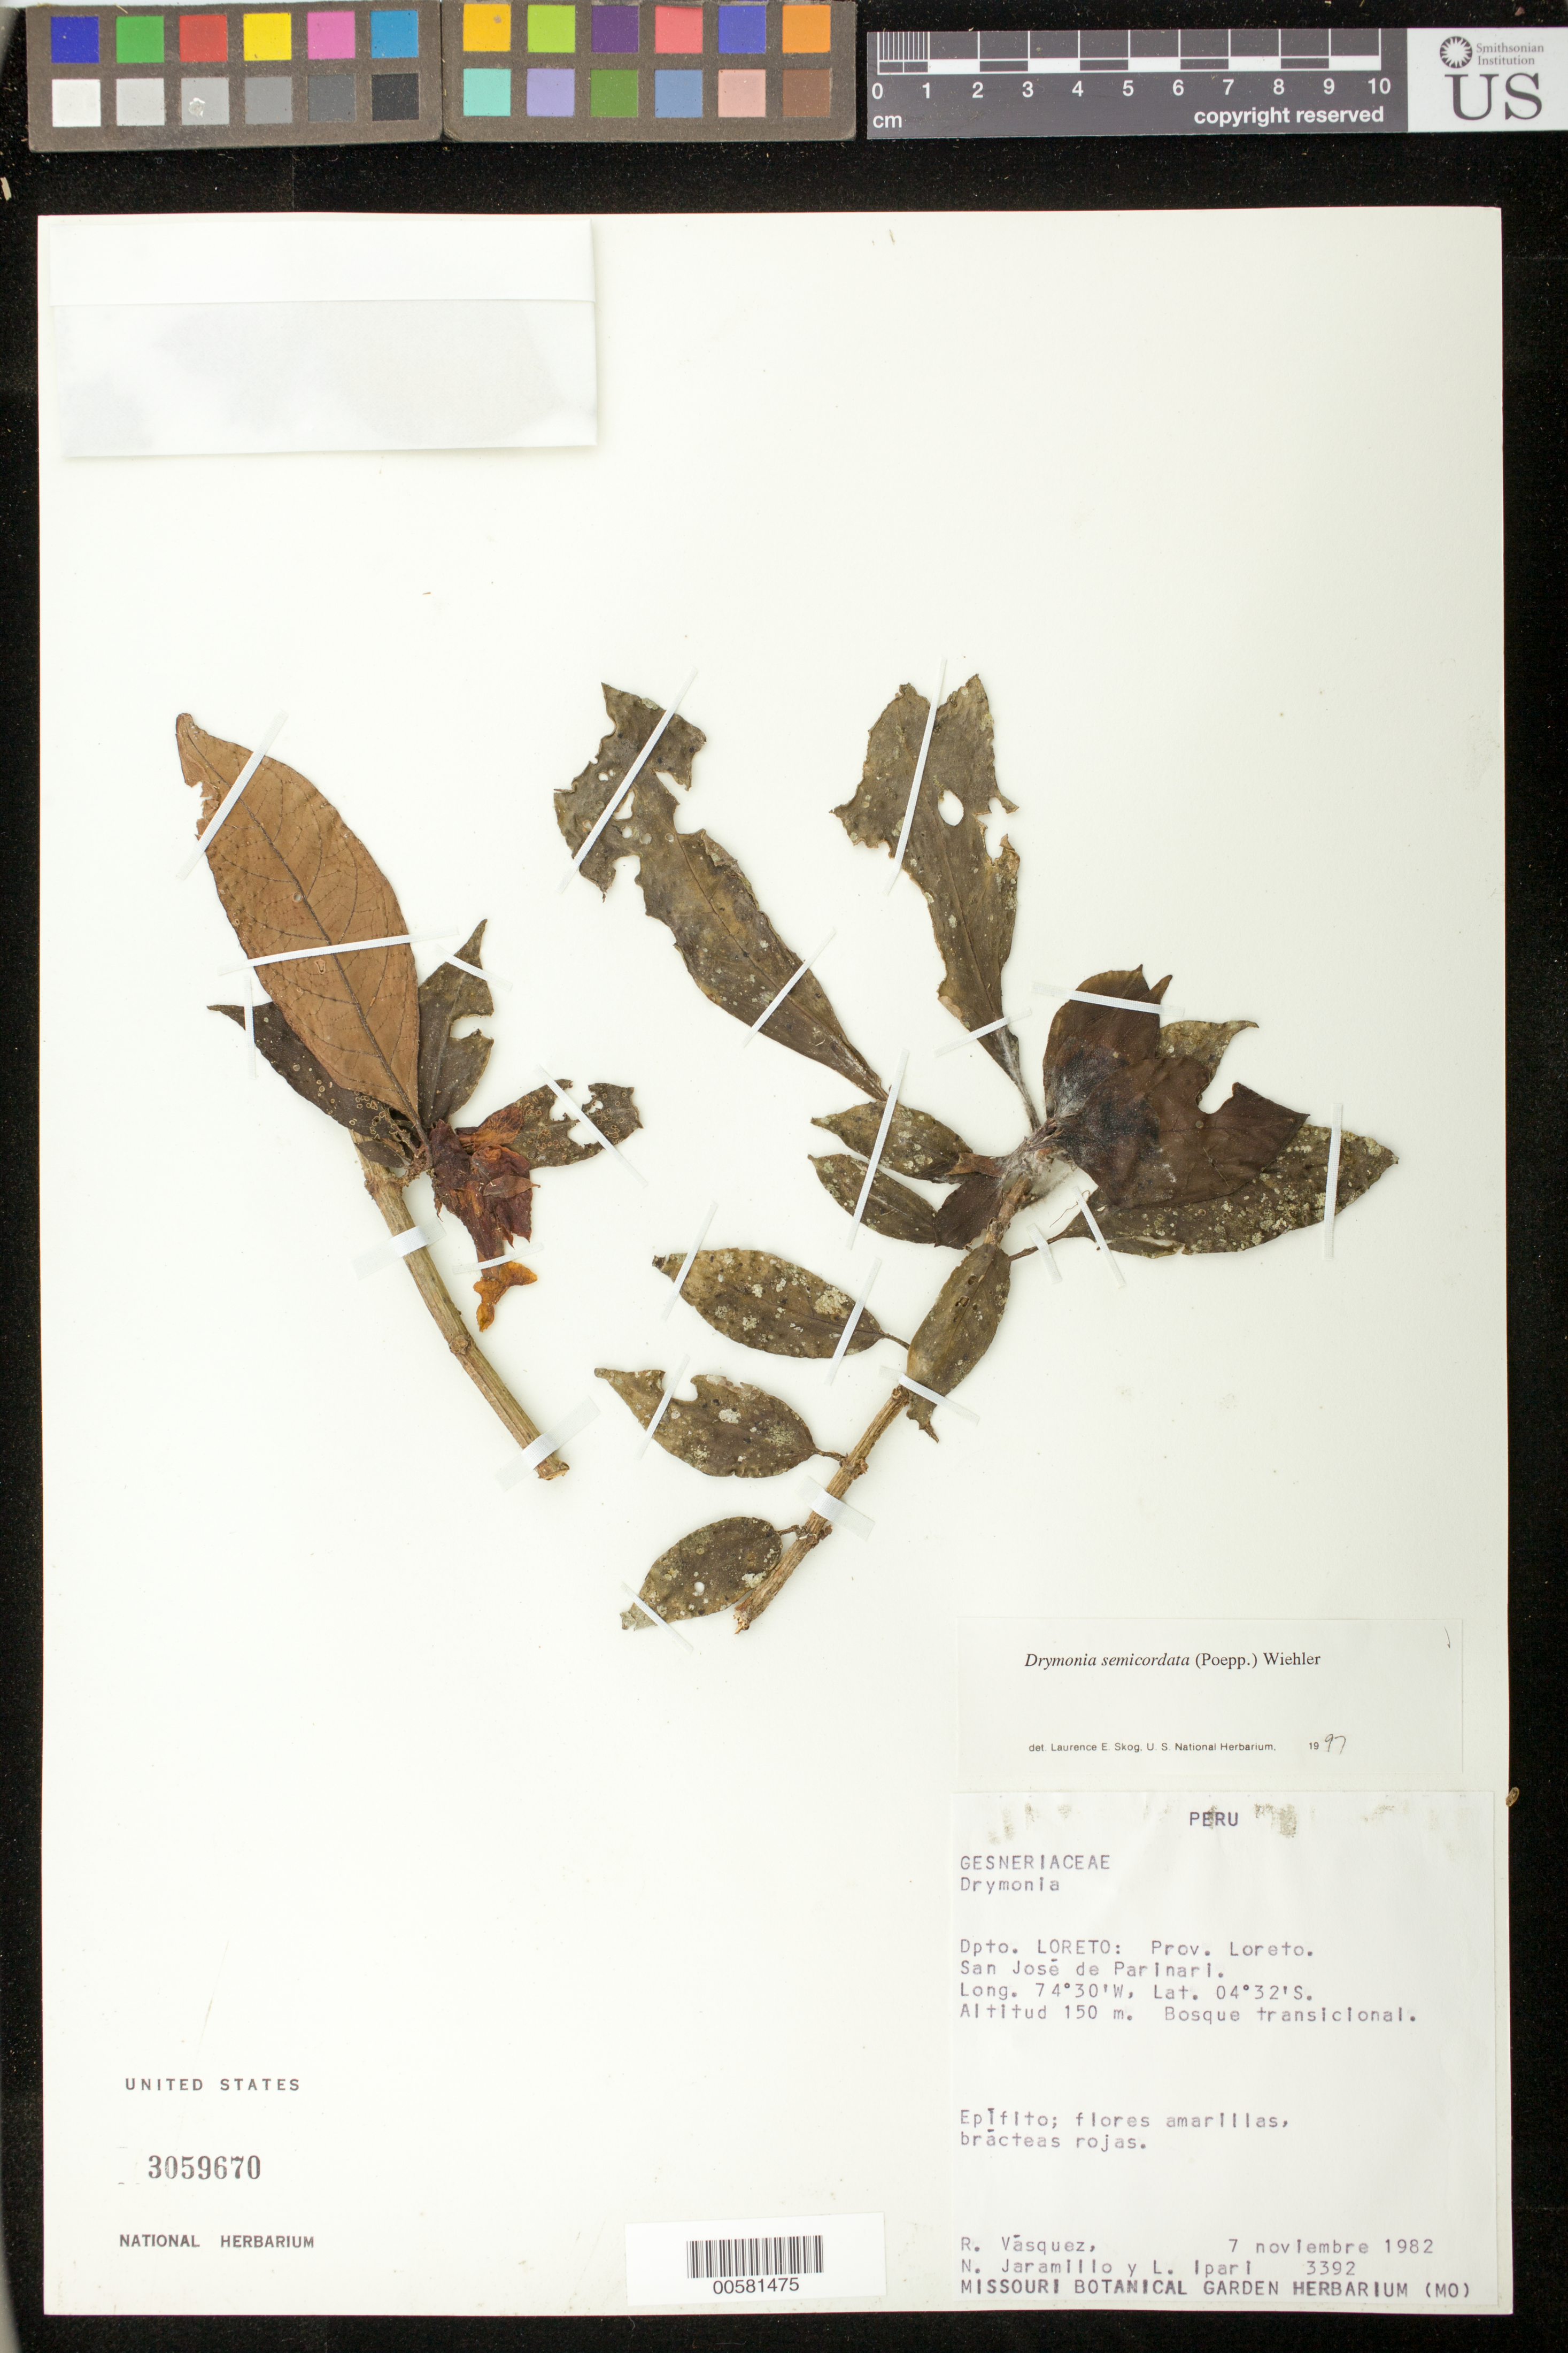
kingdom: Plantae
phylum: Tracheophyta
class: Magnoliopsida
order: Lamiales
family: Gesneriaceae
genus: Drymonia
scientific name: Drymonia semicordata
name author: (Poepp.) Wiehler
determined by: Skog, Laurence E.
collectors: R. Vásquez, N. Jaramillo & L. Ipari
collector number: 3392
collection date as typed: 07 Nov 1982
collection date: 1982-11-07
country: Peru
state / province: Loreto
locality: Prov. Loreto; San José de Parinari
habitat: Bosque transicional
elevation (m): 150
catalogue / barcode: US 3059670